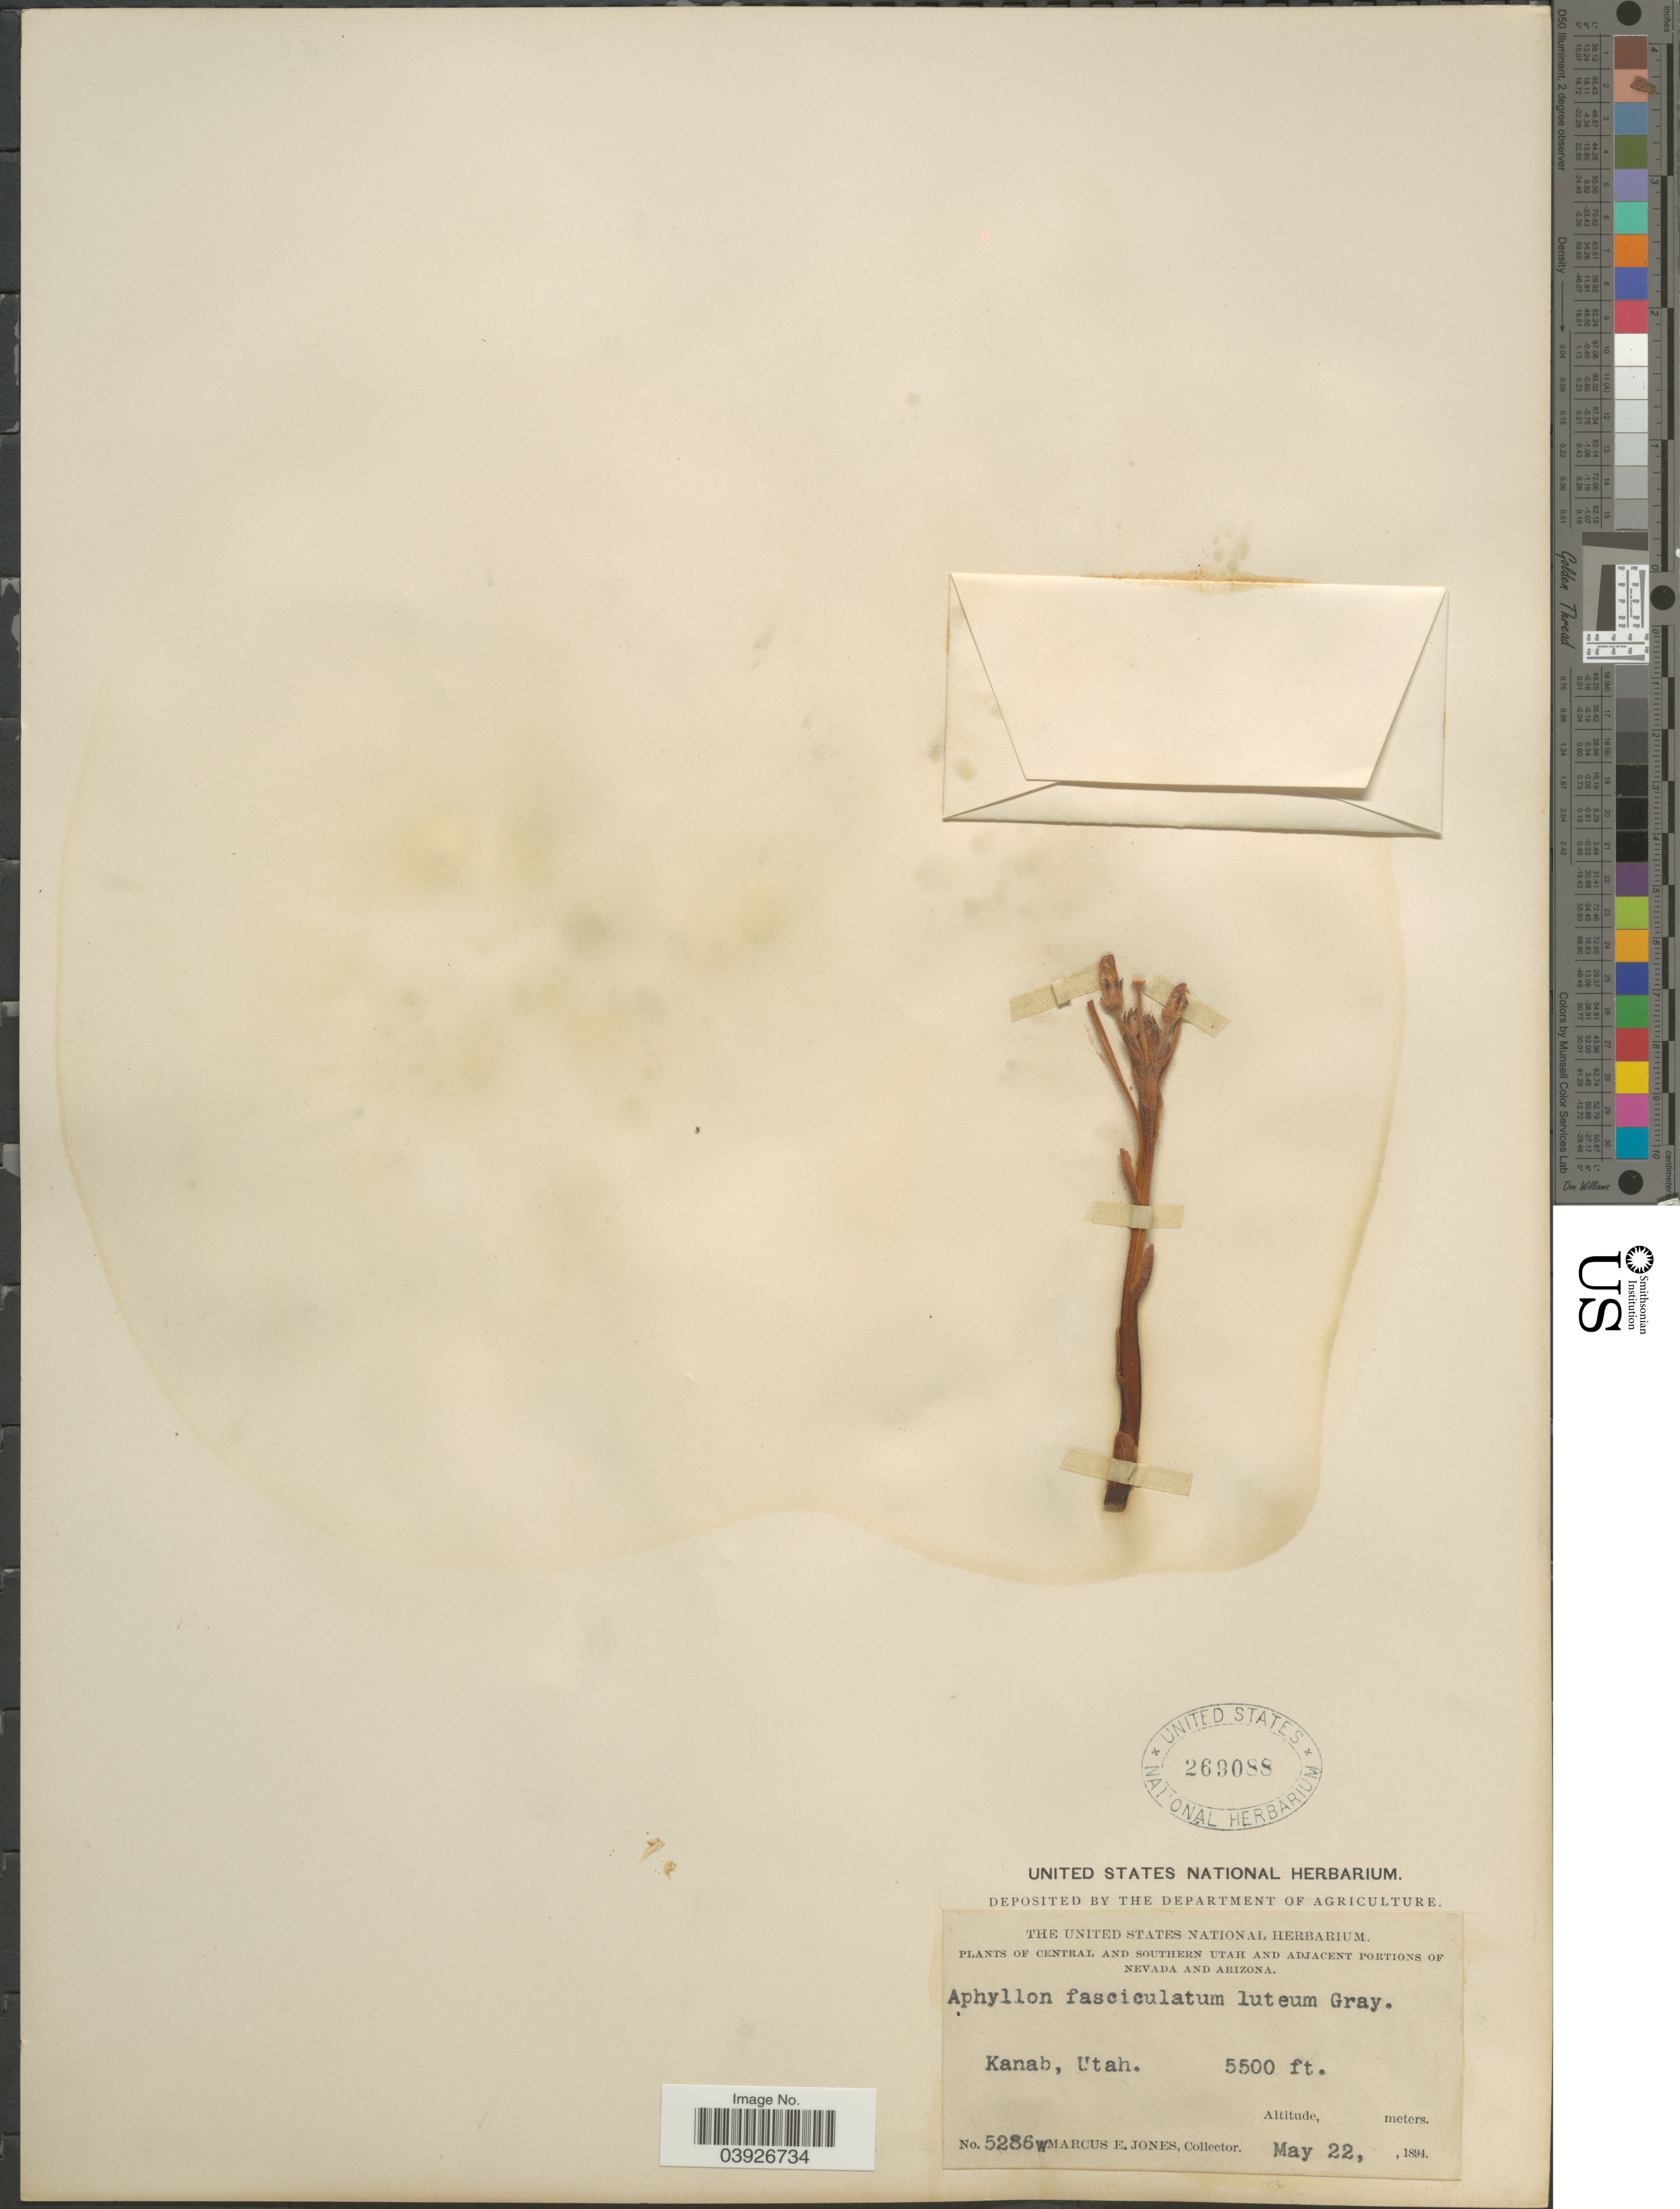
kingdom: Plantae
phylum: Tracheophyta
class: Magnoliopsida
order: Lamiales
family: Orobanchaceae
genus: Aphyllon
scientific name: Aphyllon fasciculatum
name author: (Nutt.) Torr. & A. Gray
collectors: M. E. Jones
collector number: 5286w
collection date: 1894-05-22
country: United States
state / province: Utah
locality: Central and Southern Utah. Kanab.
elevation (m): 1676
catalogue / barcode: US 269088